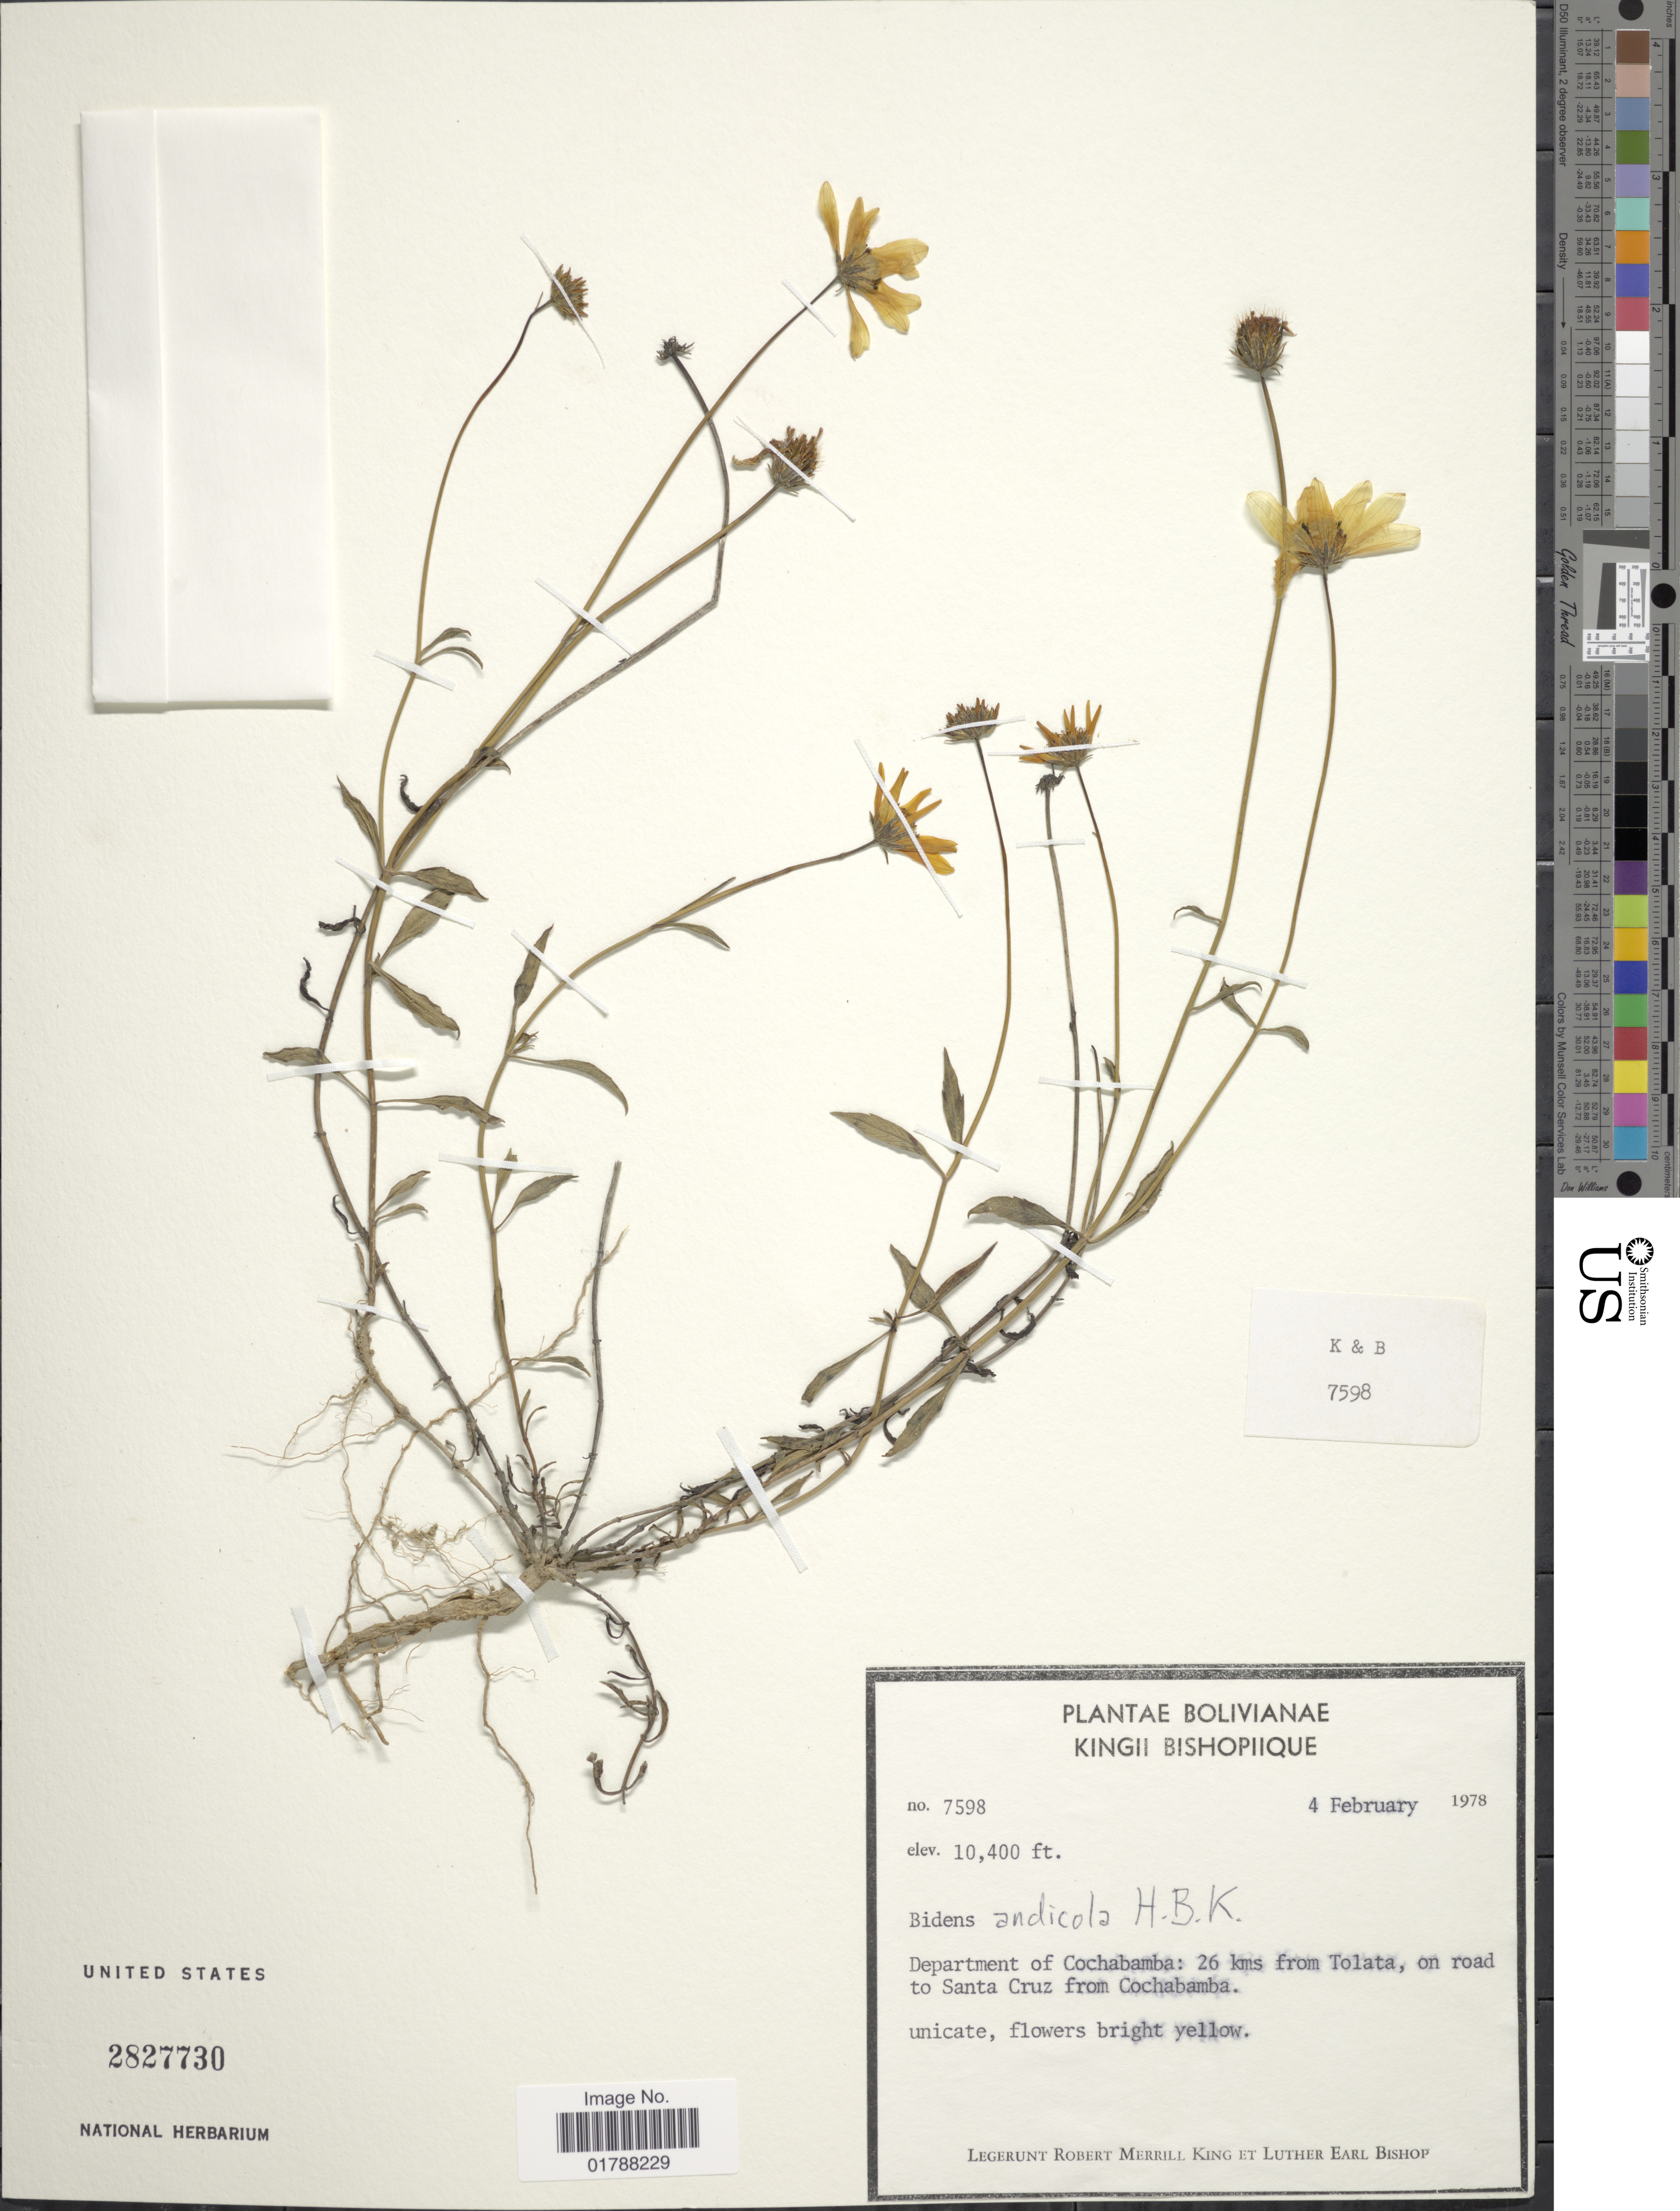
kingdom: Plantae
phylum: Tracheophyta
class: Magnoliopsida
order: Asterales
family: Asteraceae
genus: Bidens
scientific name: Bidens andicola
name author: Kunth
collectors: R. M. King & L. E. Bishop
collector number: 7598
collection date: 1978-02-04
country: Bolivia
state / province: Cochabamba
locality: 26 kms from Tolata, on road to Santa Cruz from Cochabamba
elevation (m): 3170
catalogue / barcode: US 2827730